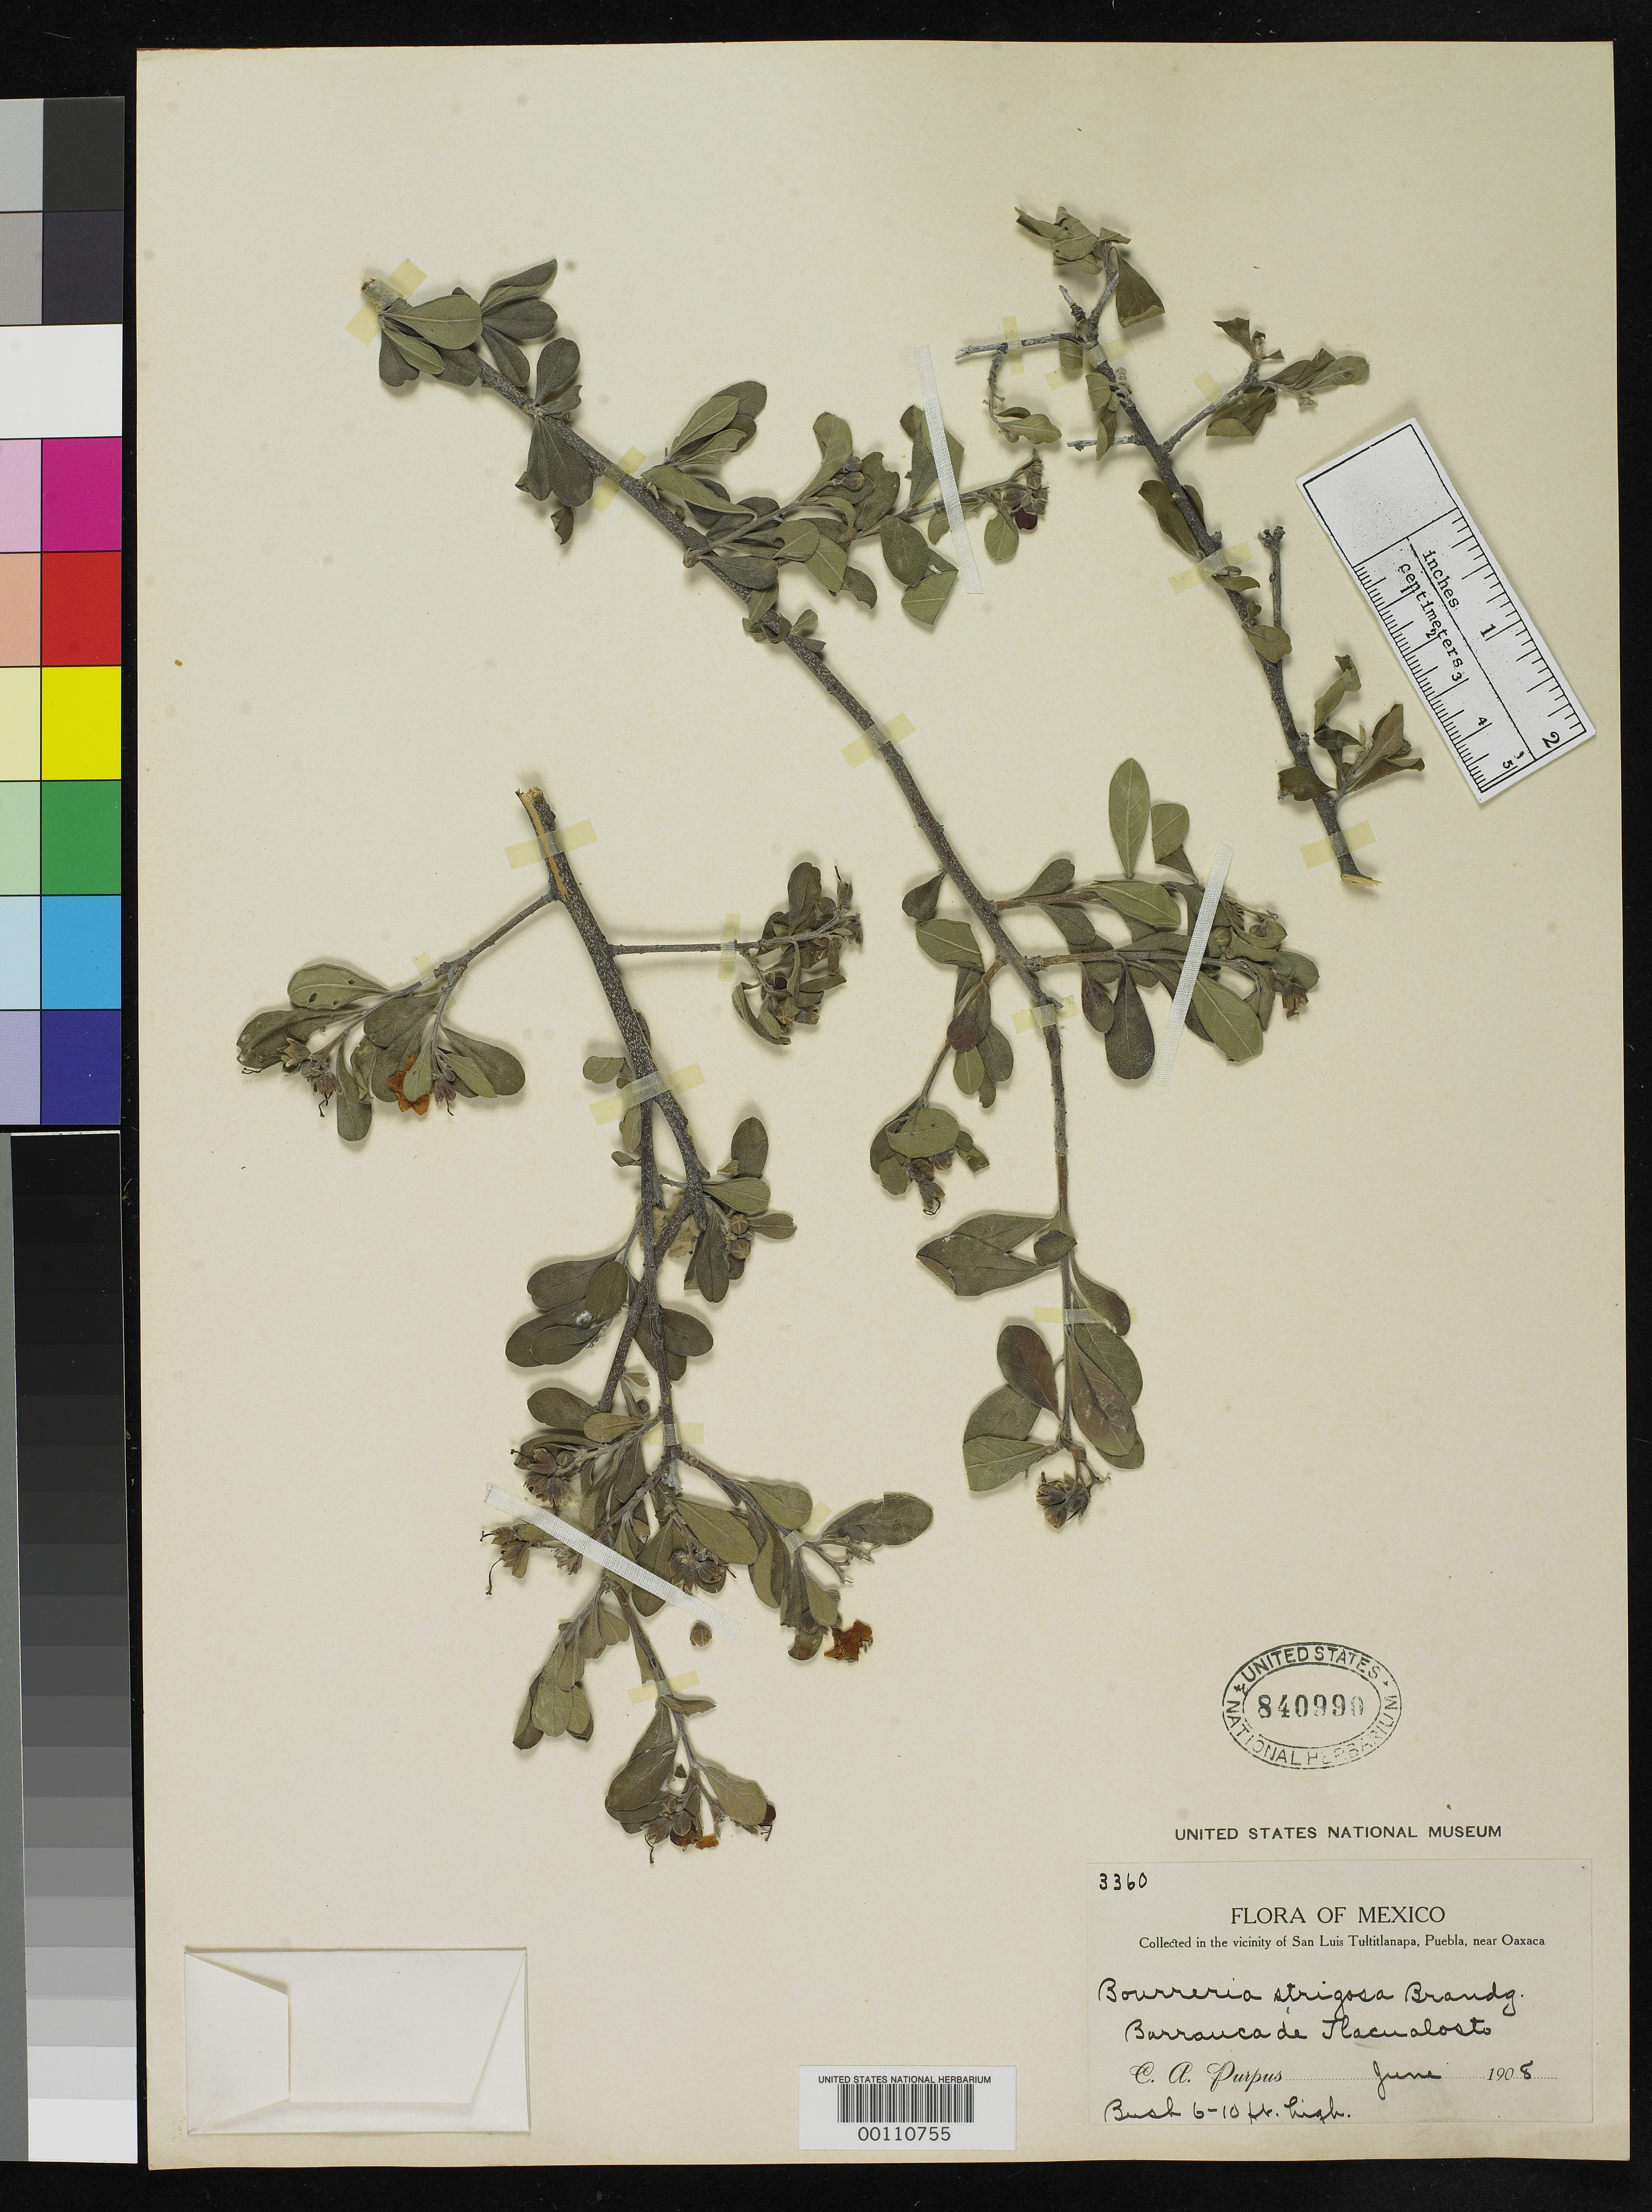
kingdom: Plantae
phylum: Tracheophyta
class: Magnoliopsida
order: Boraginales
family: Ehretiaceae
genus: Bourreria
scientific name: Bourreria strigosa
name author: Brandegee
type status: Isotype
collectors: C. A. Purpus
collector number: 3360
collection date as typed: Jun 1908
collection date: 1908-06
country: Mexico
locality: Barranca de Tlacuilosto.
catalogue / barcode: US 840990